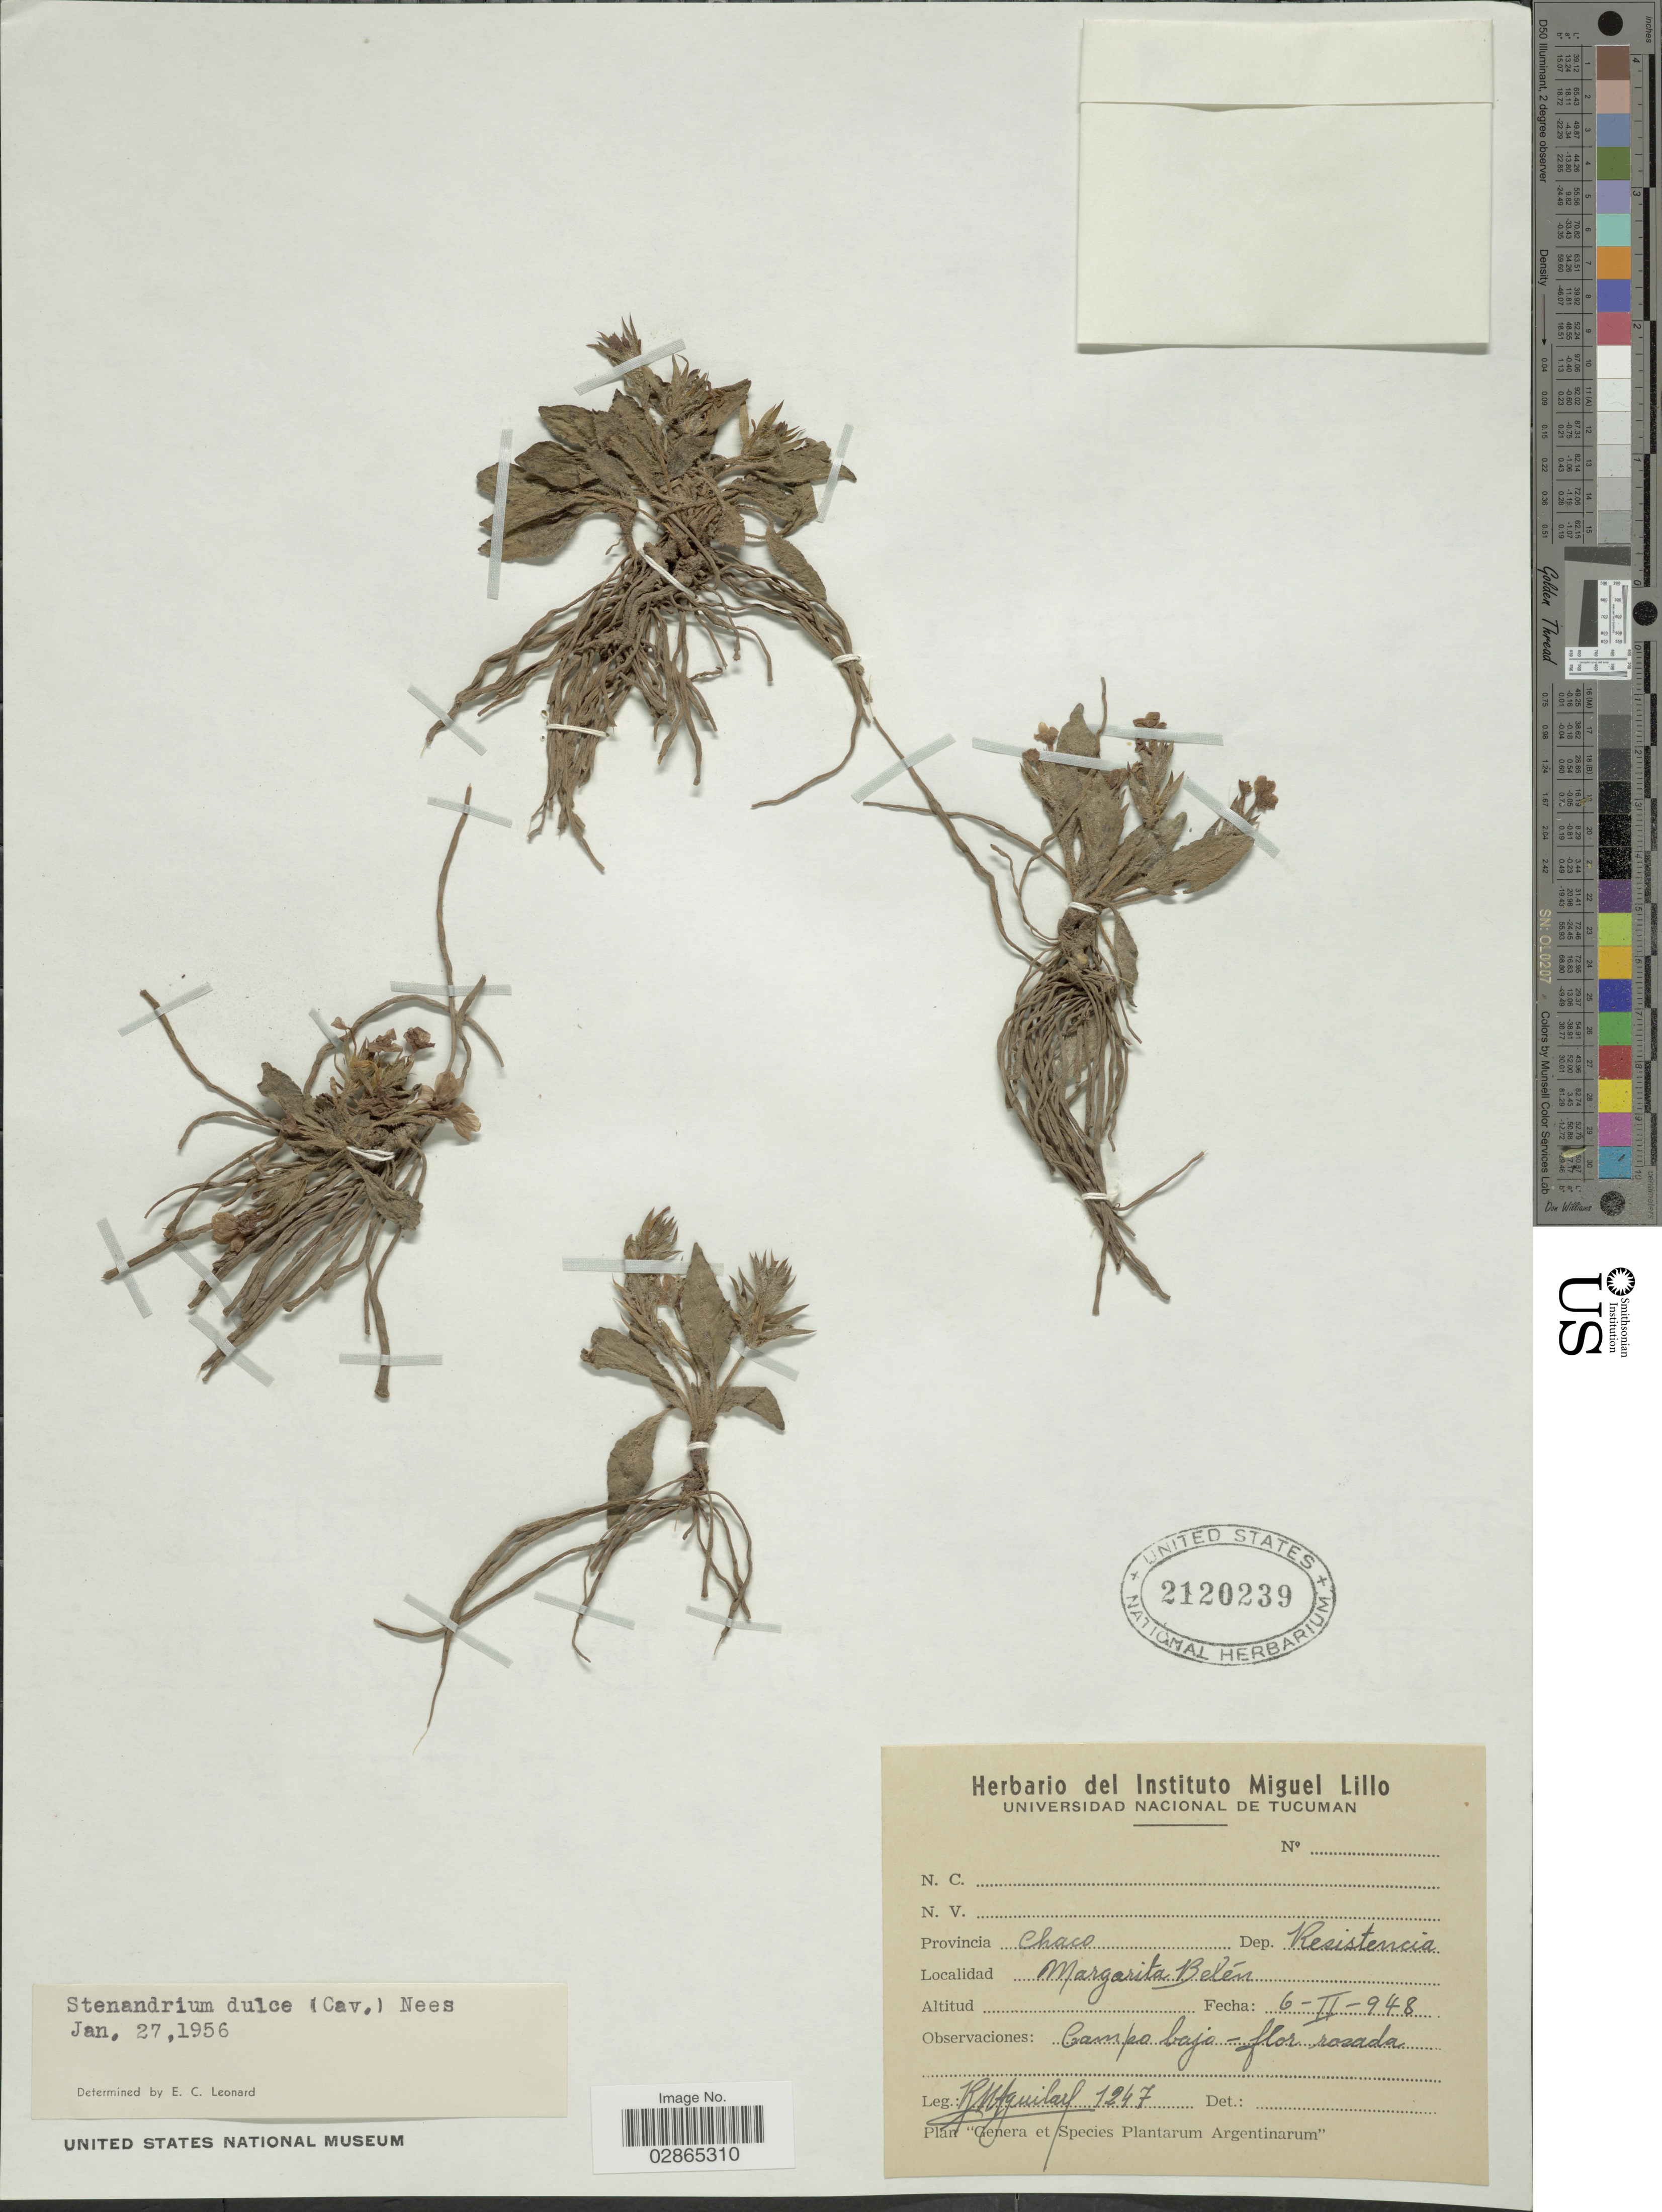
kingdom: Plantae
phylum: Tracheophyta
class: Magnoliopsida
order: Lamiales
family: Acanthaceae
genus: Stenandrium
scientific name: Stenandrium dulce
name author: (Cav.) Nees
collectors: R. Aguilar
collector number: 1247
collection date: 1948-02-06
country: Argentina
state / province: Chaco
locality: Dep. Resistencia, Margarita Belén.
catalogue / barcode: US 2120239